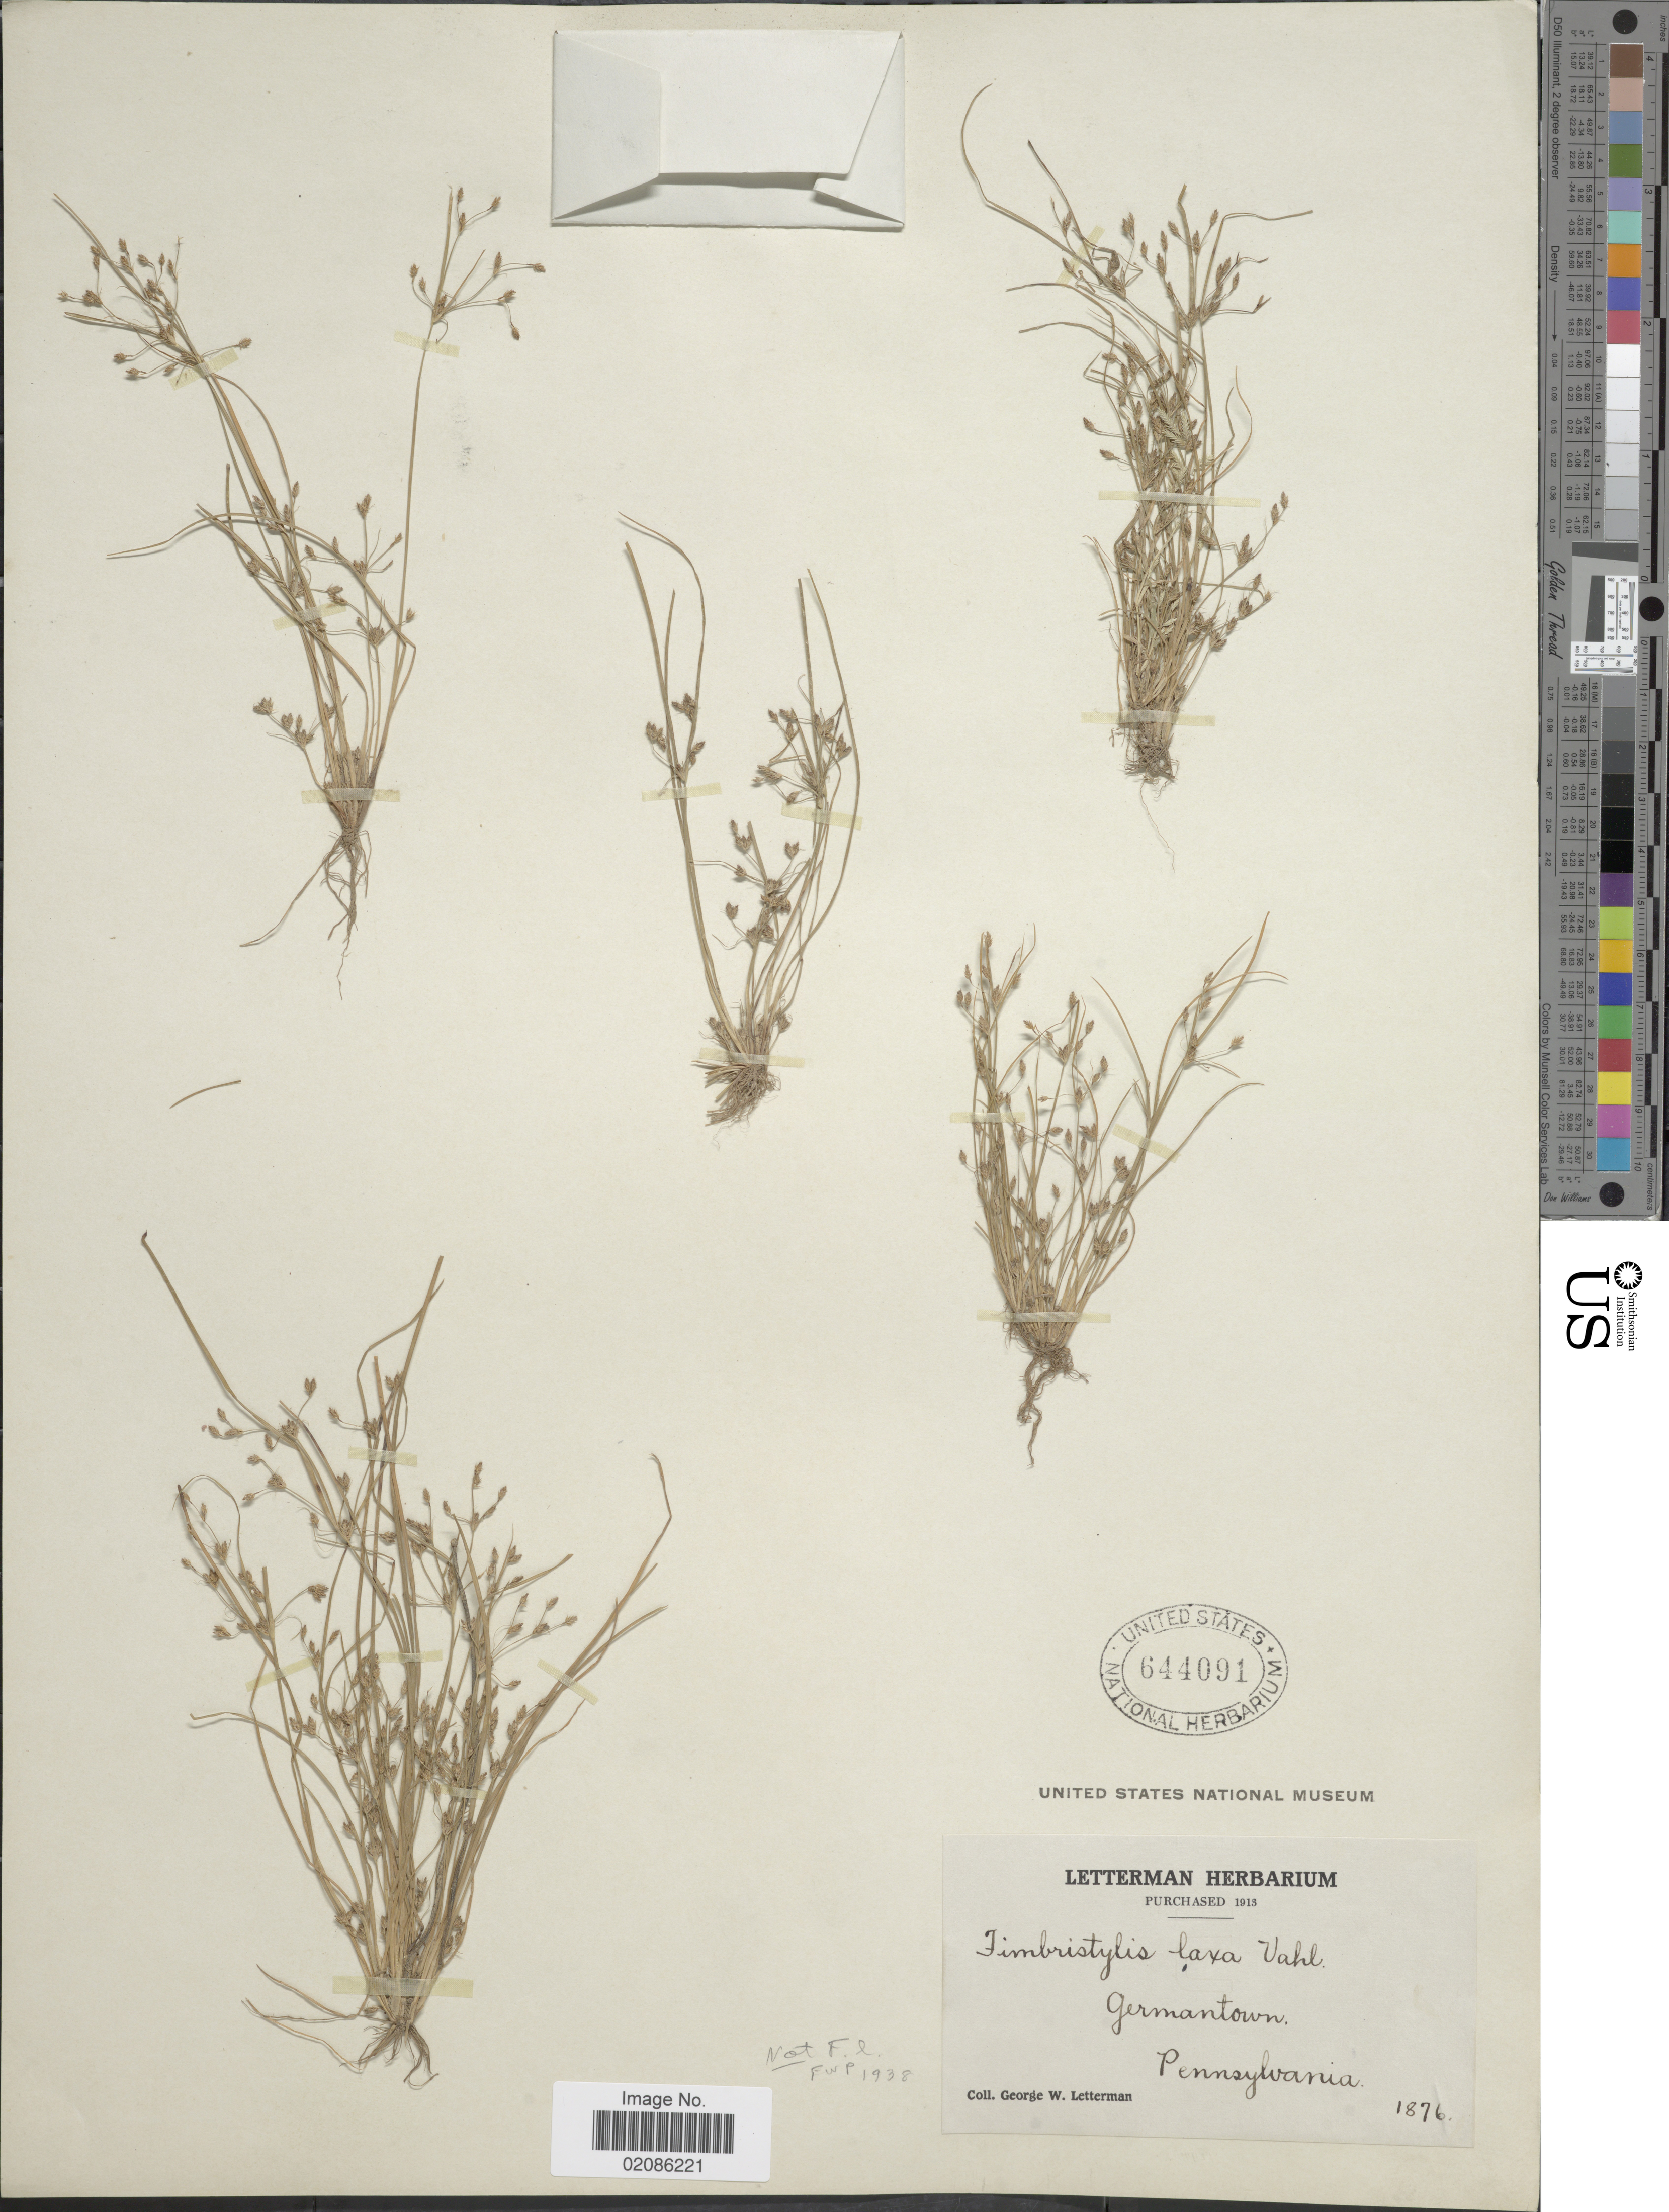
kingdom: Plantae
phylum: Tracheophyta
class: Liliopsida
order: Poales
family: Cyperaceae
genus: Fimbristylis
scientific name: Fimbristylis autumnalis (L.) Roem. & Schult.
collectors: G. W. Letterman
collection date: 1876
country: United States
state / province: Pennsylvania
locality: Germantown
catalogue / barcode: US 644091